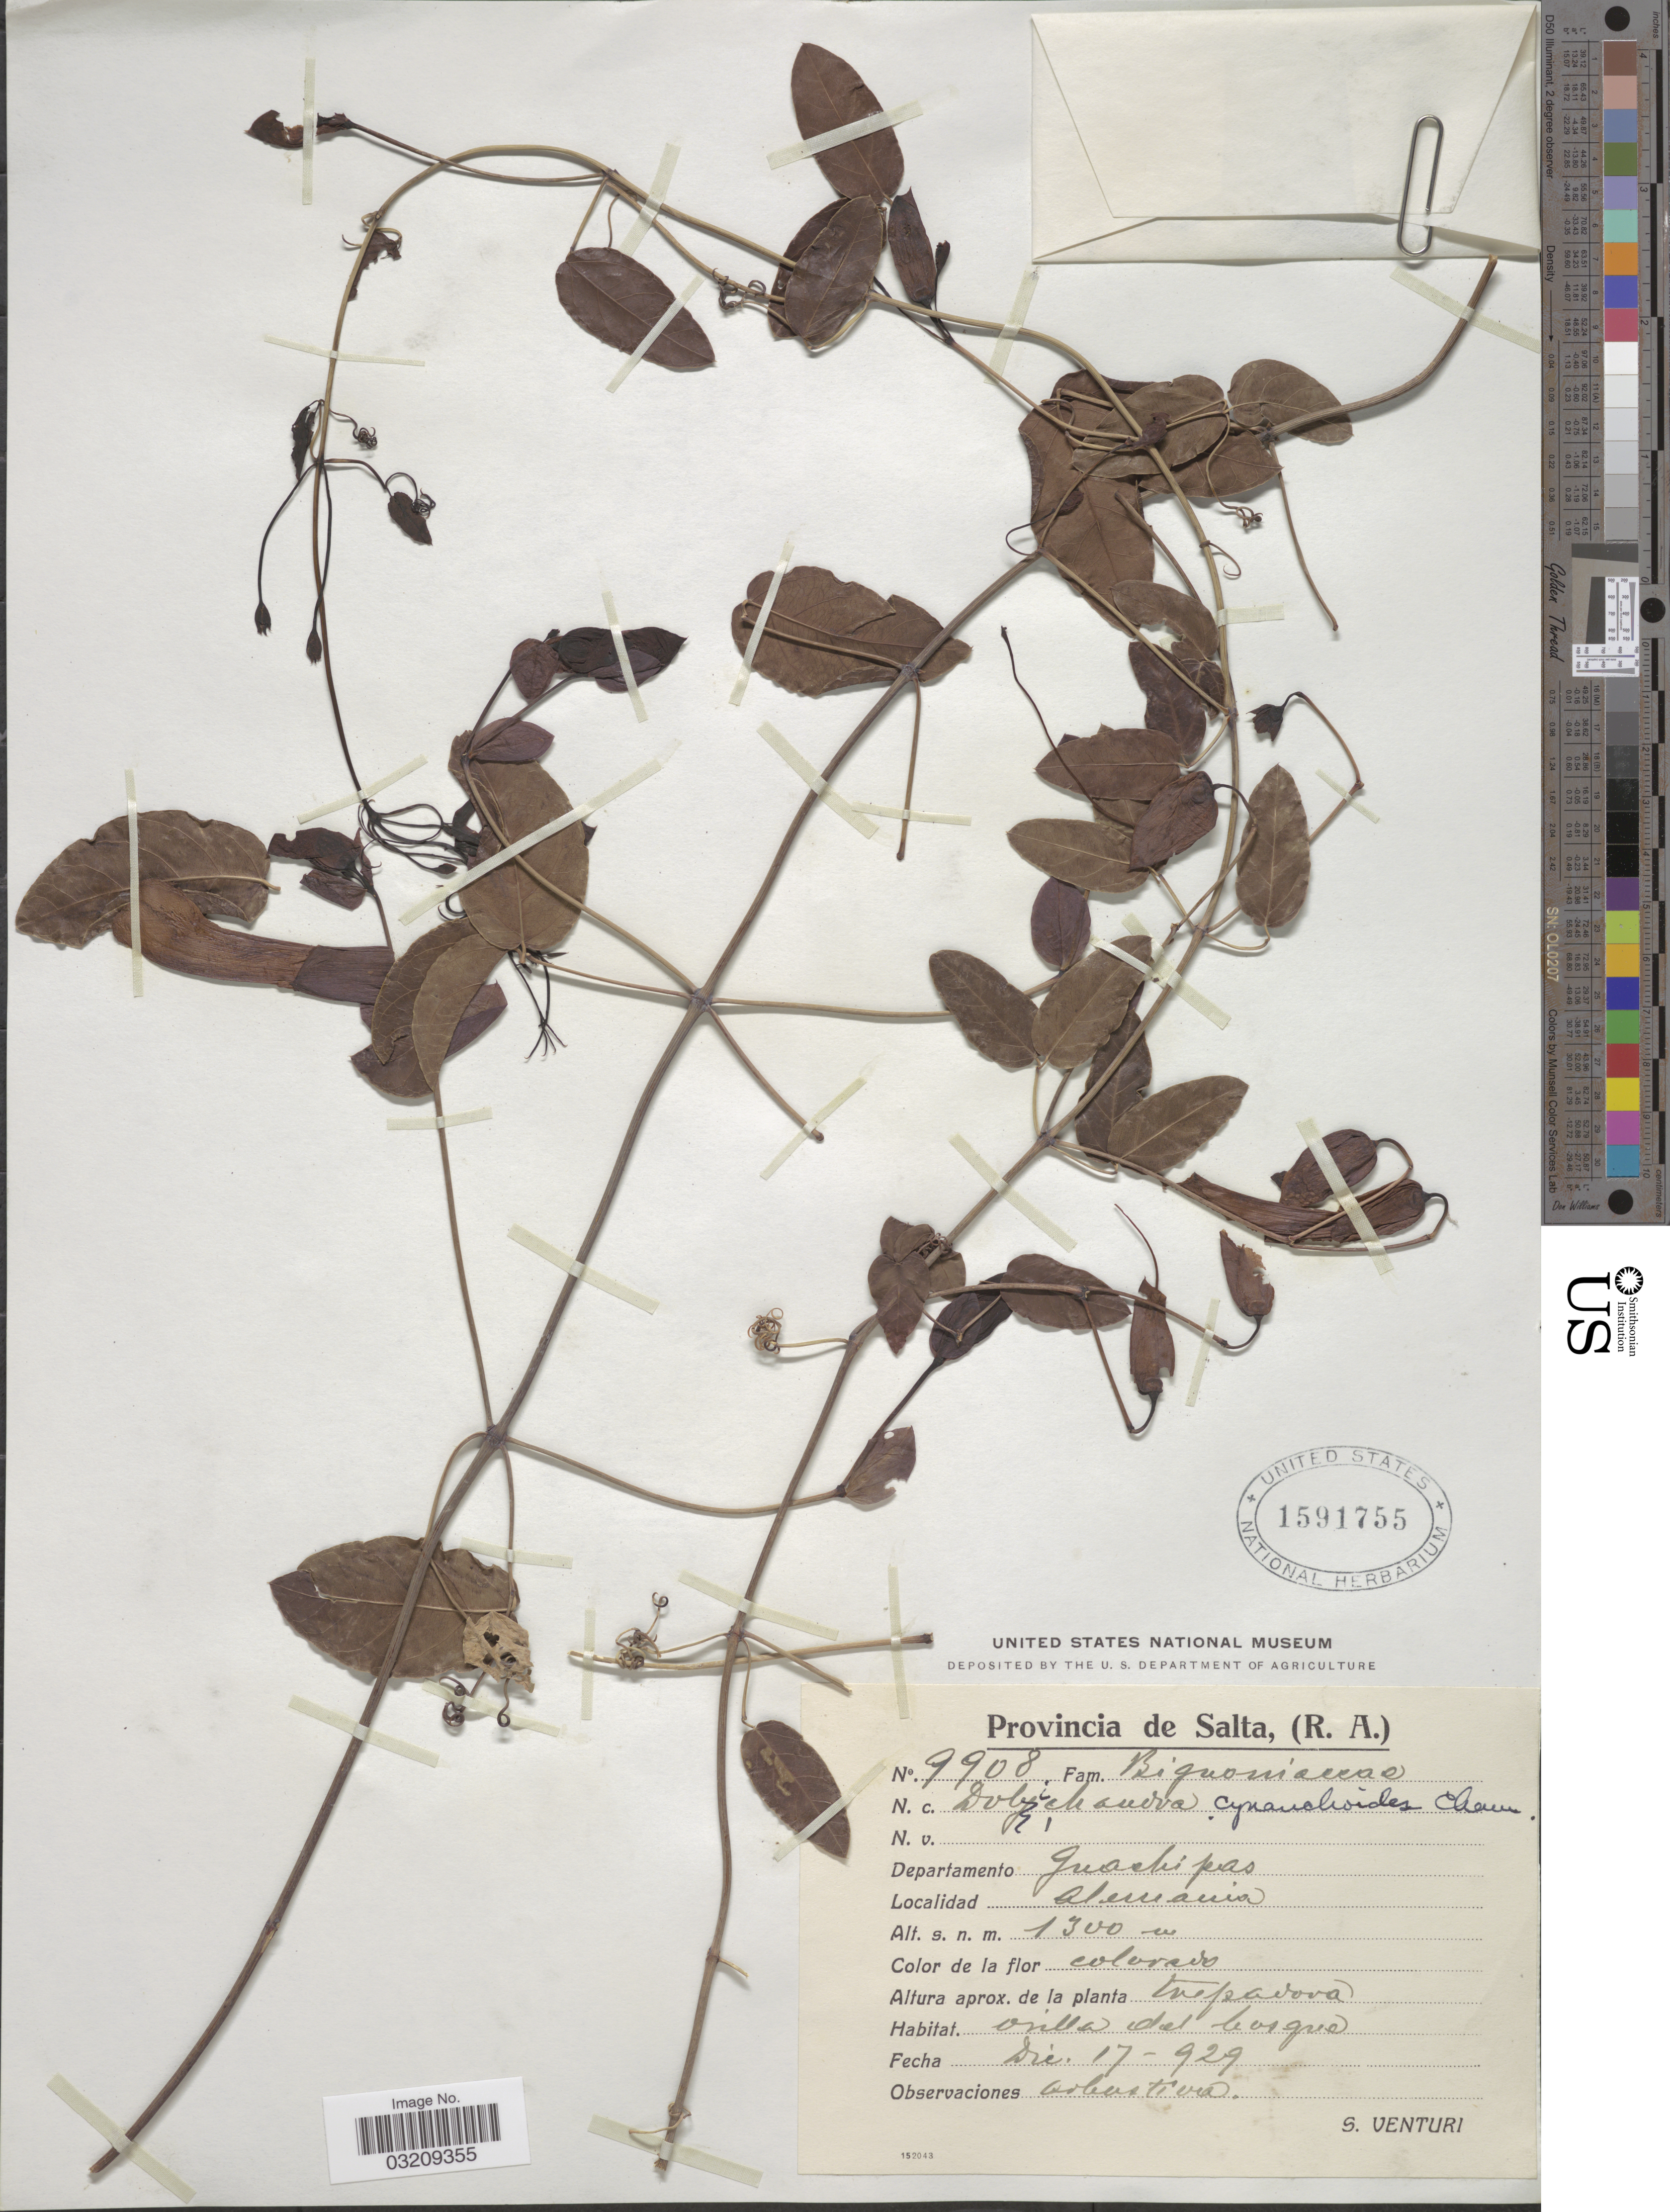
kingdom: Plantae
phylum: Tracheophyta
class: Magnoliopsida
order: Lamiales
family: Bignoniaceae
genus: Dolichandra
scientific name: Dolichandra cynanchoides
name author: Cham.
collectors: S. Venturi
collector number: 9908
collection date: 1929-12-17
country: Argentina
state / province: Salta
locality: Departamento Juachipas. Alemania.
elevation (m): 1300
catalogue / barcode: US 1591755